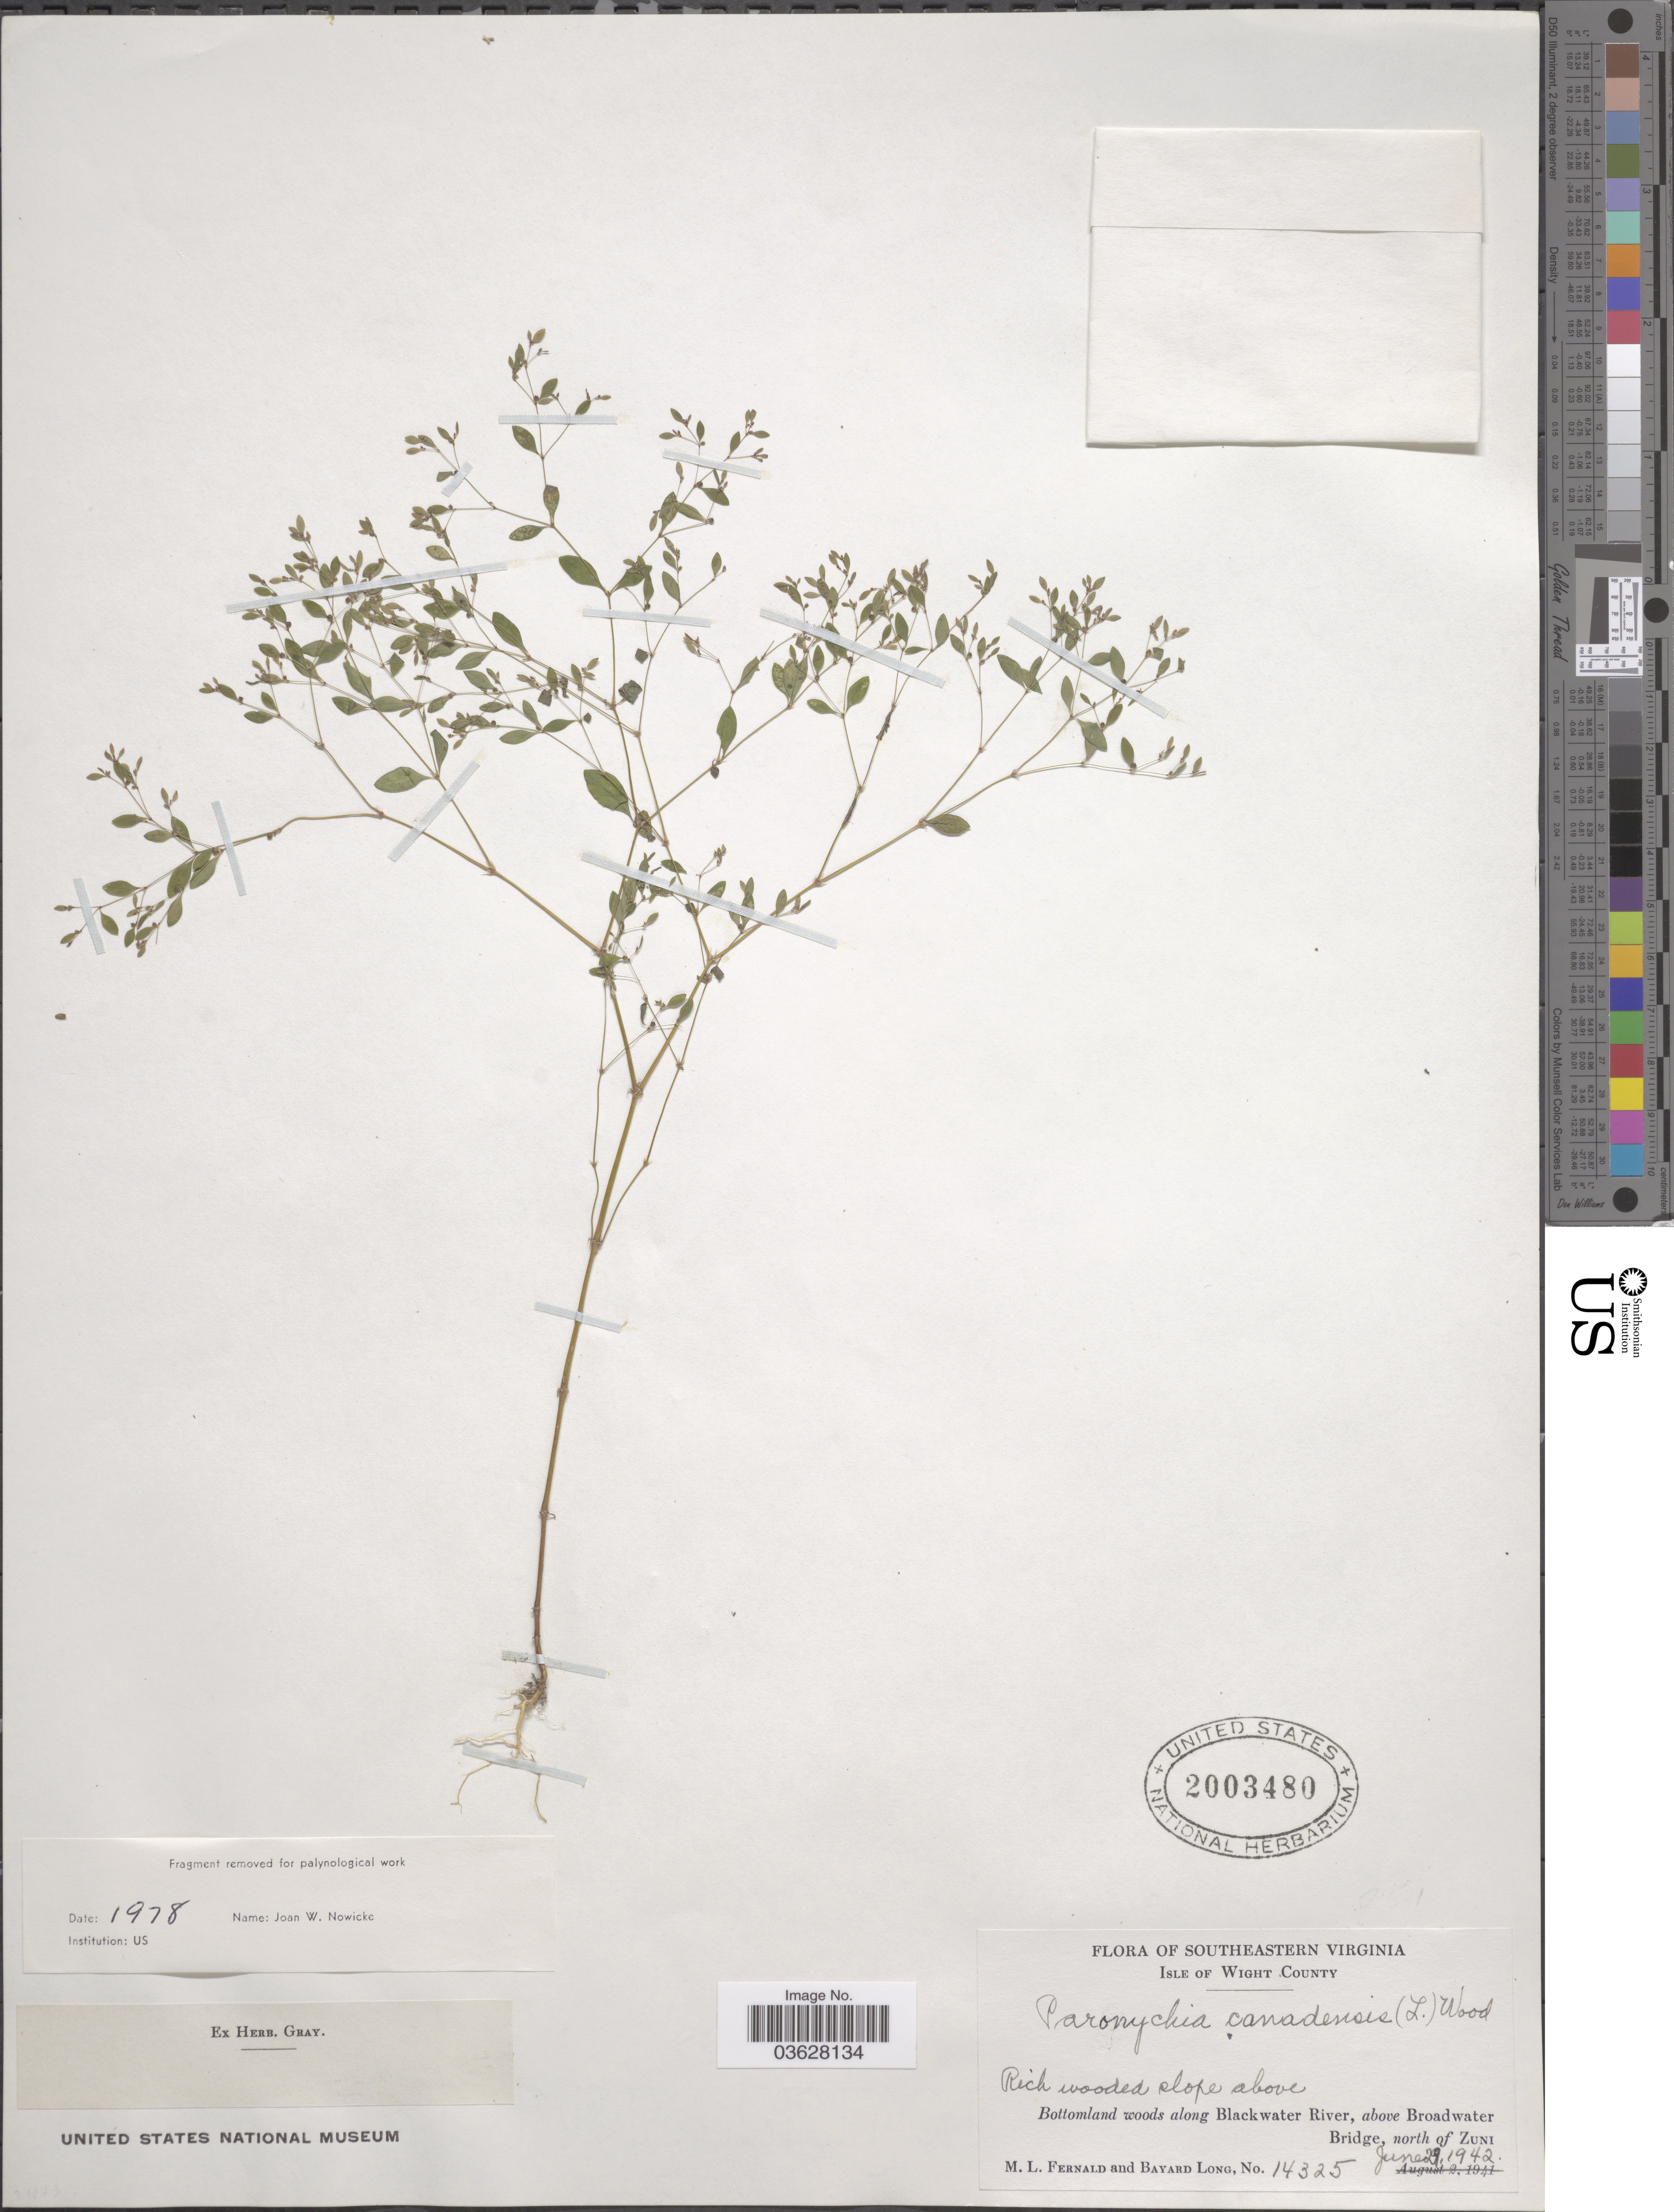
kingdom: Plantae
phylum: Tracheophyta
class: Magnoliopsida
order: Caryophyllales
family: Caryophyllaceae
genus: Paronychia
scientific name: Paronychia sp.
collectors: M. L. Fernald & B. Long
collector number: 14325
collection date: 1942-06-29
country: United States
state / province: Virginia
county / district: Isle of Wight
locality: Southeastern Virginia. Isle of Wight County. Rich wooded slope above Bottomland woods along Blackwater River, above Broadwater Bridge, north of Zuni.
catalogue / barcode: US 2003480